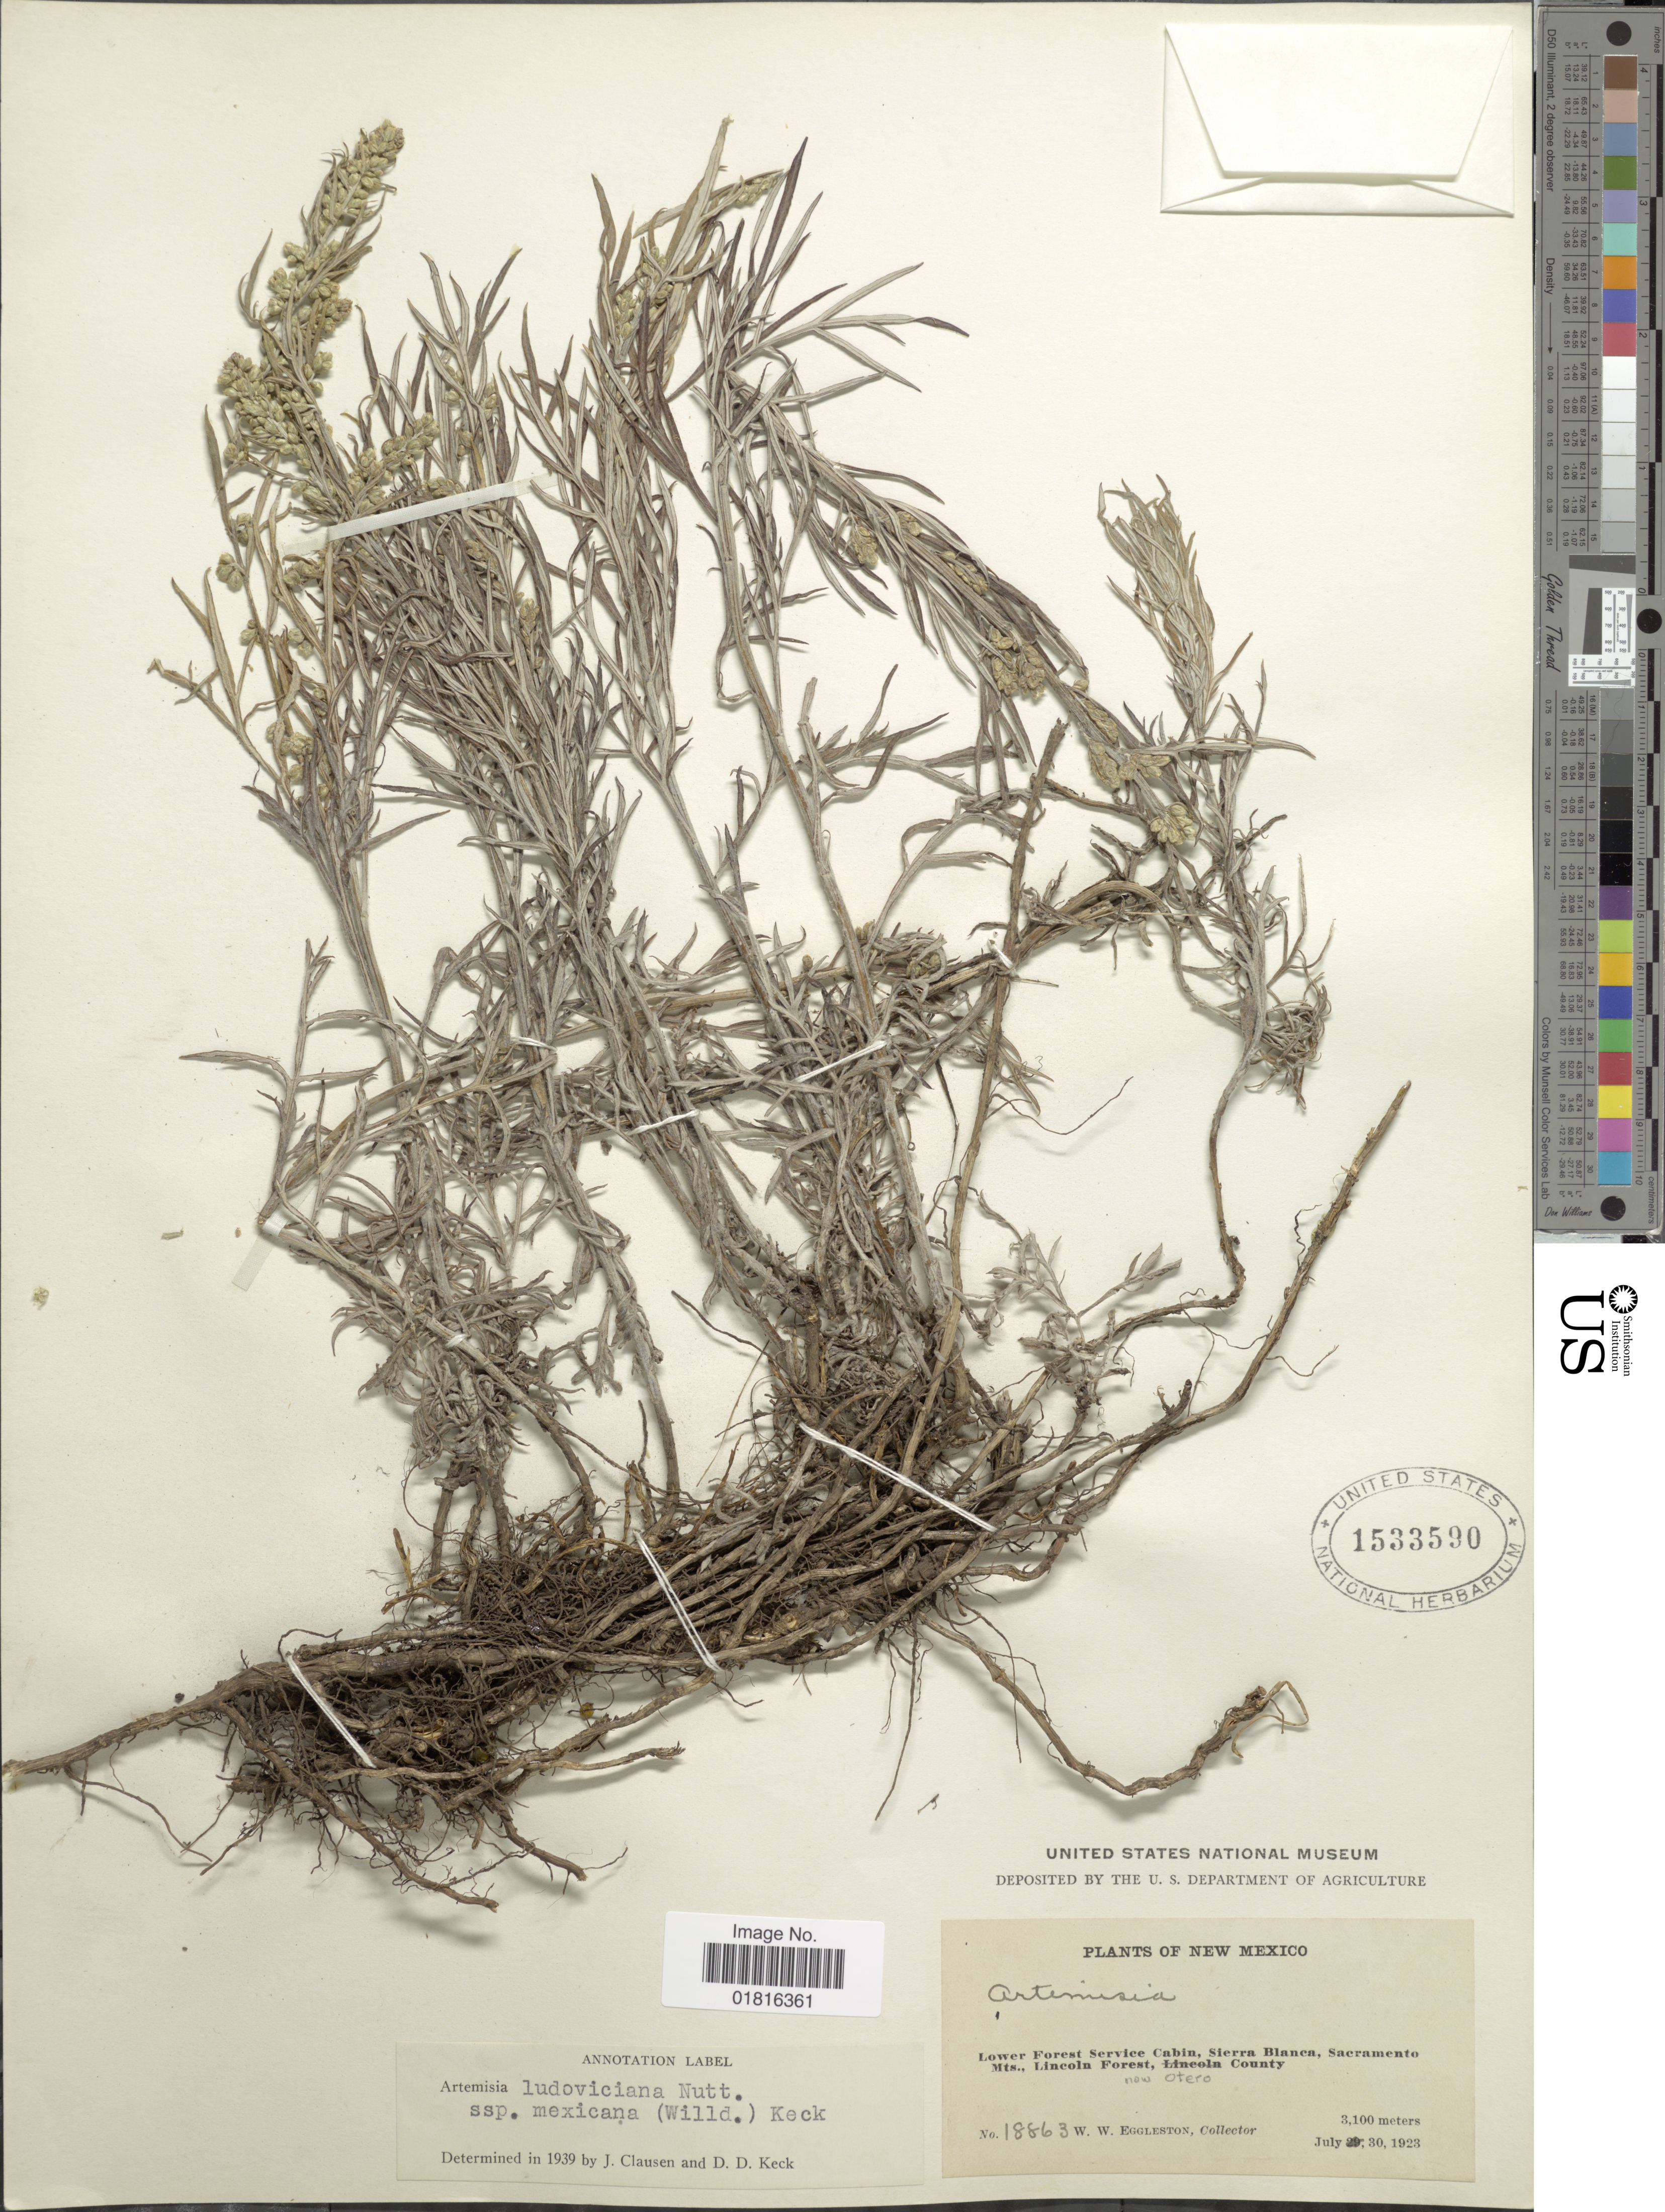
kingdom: Plantae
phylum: Tracheophyta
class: Magnoliopsida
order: Asterales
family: Asteraceae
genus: Artemisia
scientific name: Artemisia ludoviciana subsp. mexicana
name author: (Willd. ex Spreng.) D.D. Keck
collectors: W. W. Eggleston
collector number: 18863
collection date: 1923-07-30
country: United States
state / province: New Mexico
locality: Lower Forest Service Cabin, Sierra Blanca, Sacramento mts., Lincoln Forest, New Otero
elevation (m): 3100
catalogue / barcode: US 1533590